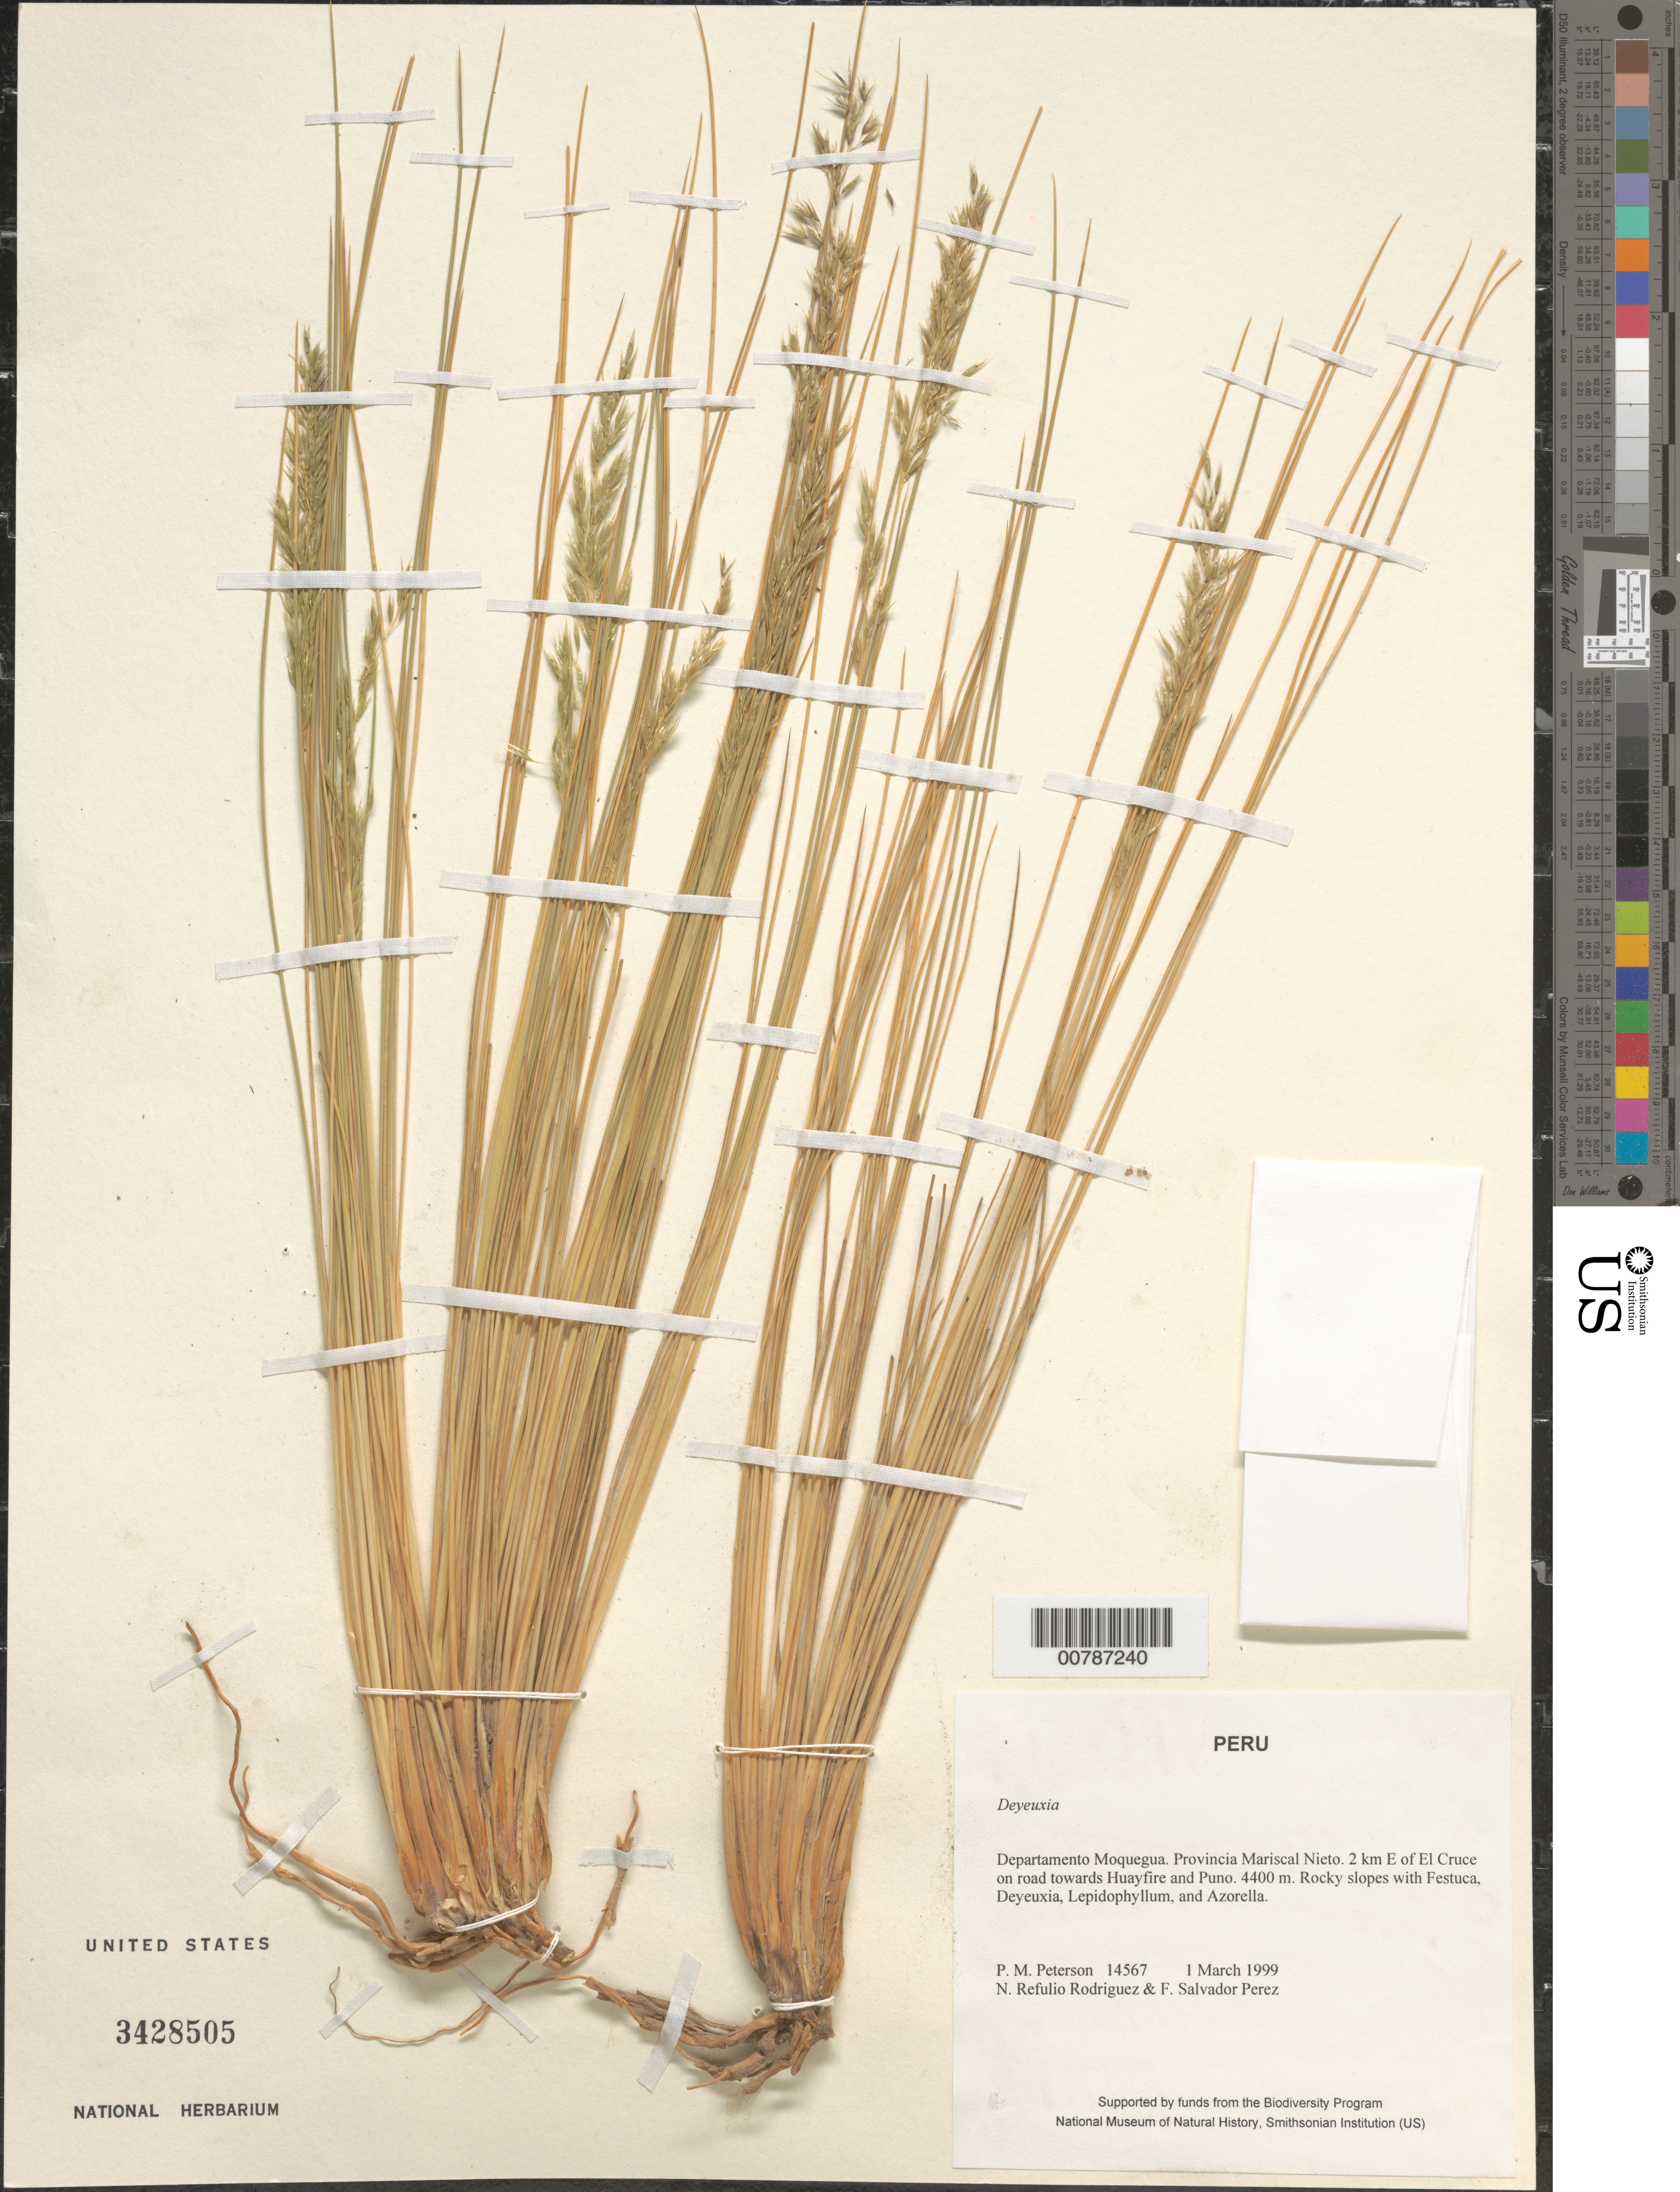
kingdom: Plantae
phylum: Tracheophyta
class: Liliopsida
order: Poales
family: Poaceae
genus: Calamagrostis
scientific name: Calamagrostis sp.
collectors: P. M. Peterson, N. Refulio-Rodríguez & F. Salvador Perez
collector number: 14567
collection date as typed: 01 Mar 1999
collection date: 1999-03-01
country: Peru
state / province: Moquegua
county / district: Mariscal Nieto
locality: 2 km E of El Cruce on road towards Huayfire and Puno.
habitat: Rocky slopes with Festuca, Deyeuxia, Lepidophyllum and Azorella.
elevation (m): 4400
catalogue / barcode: US 3428505